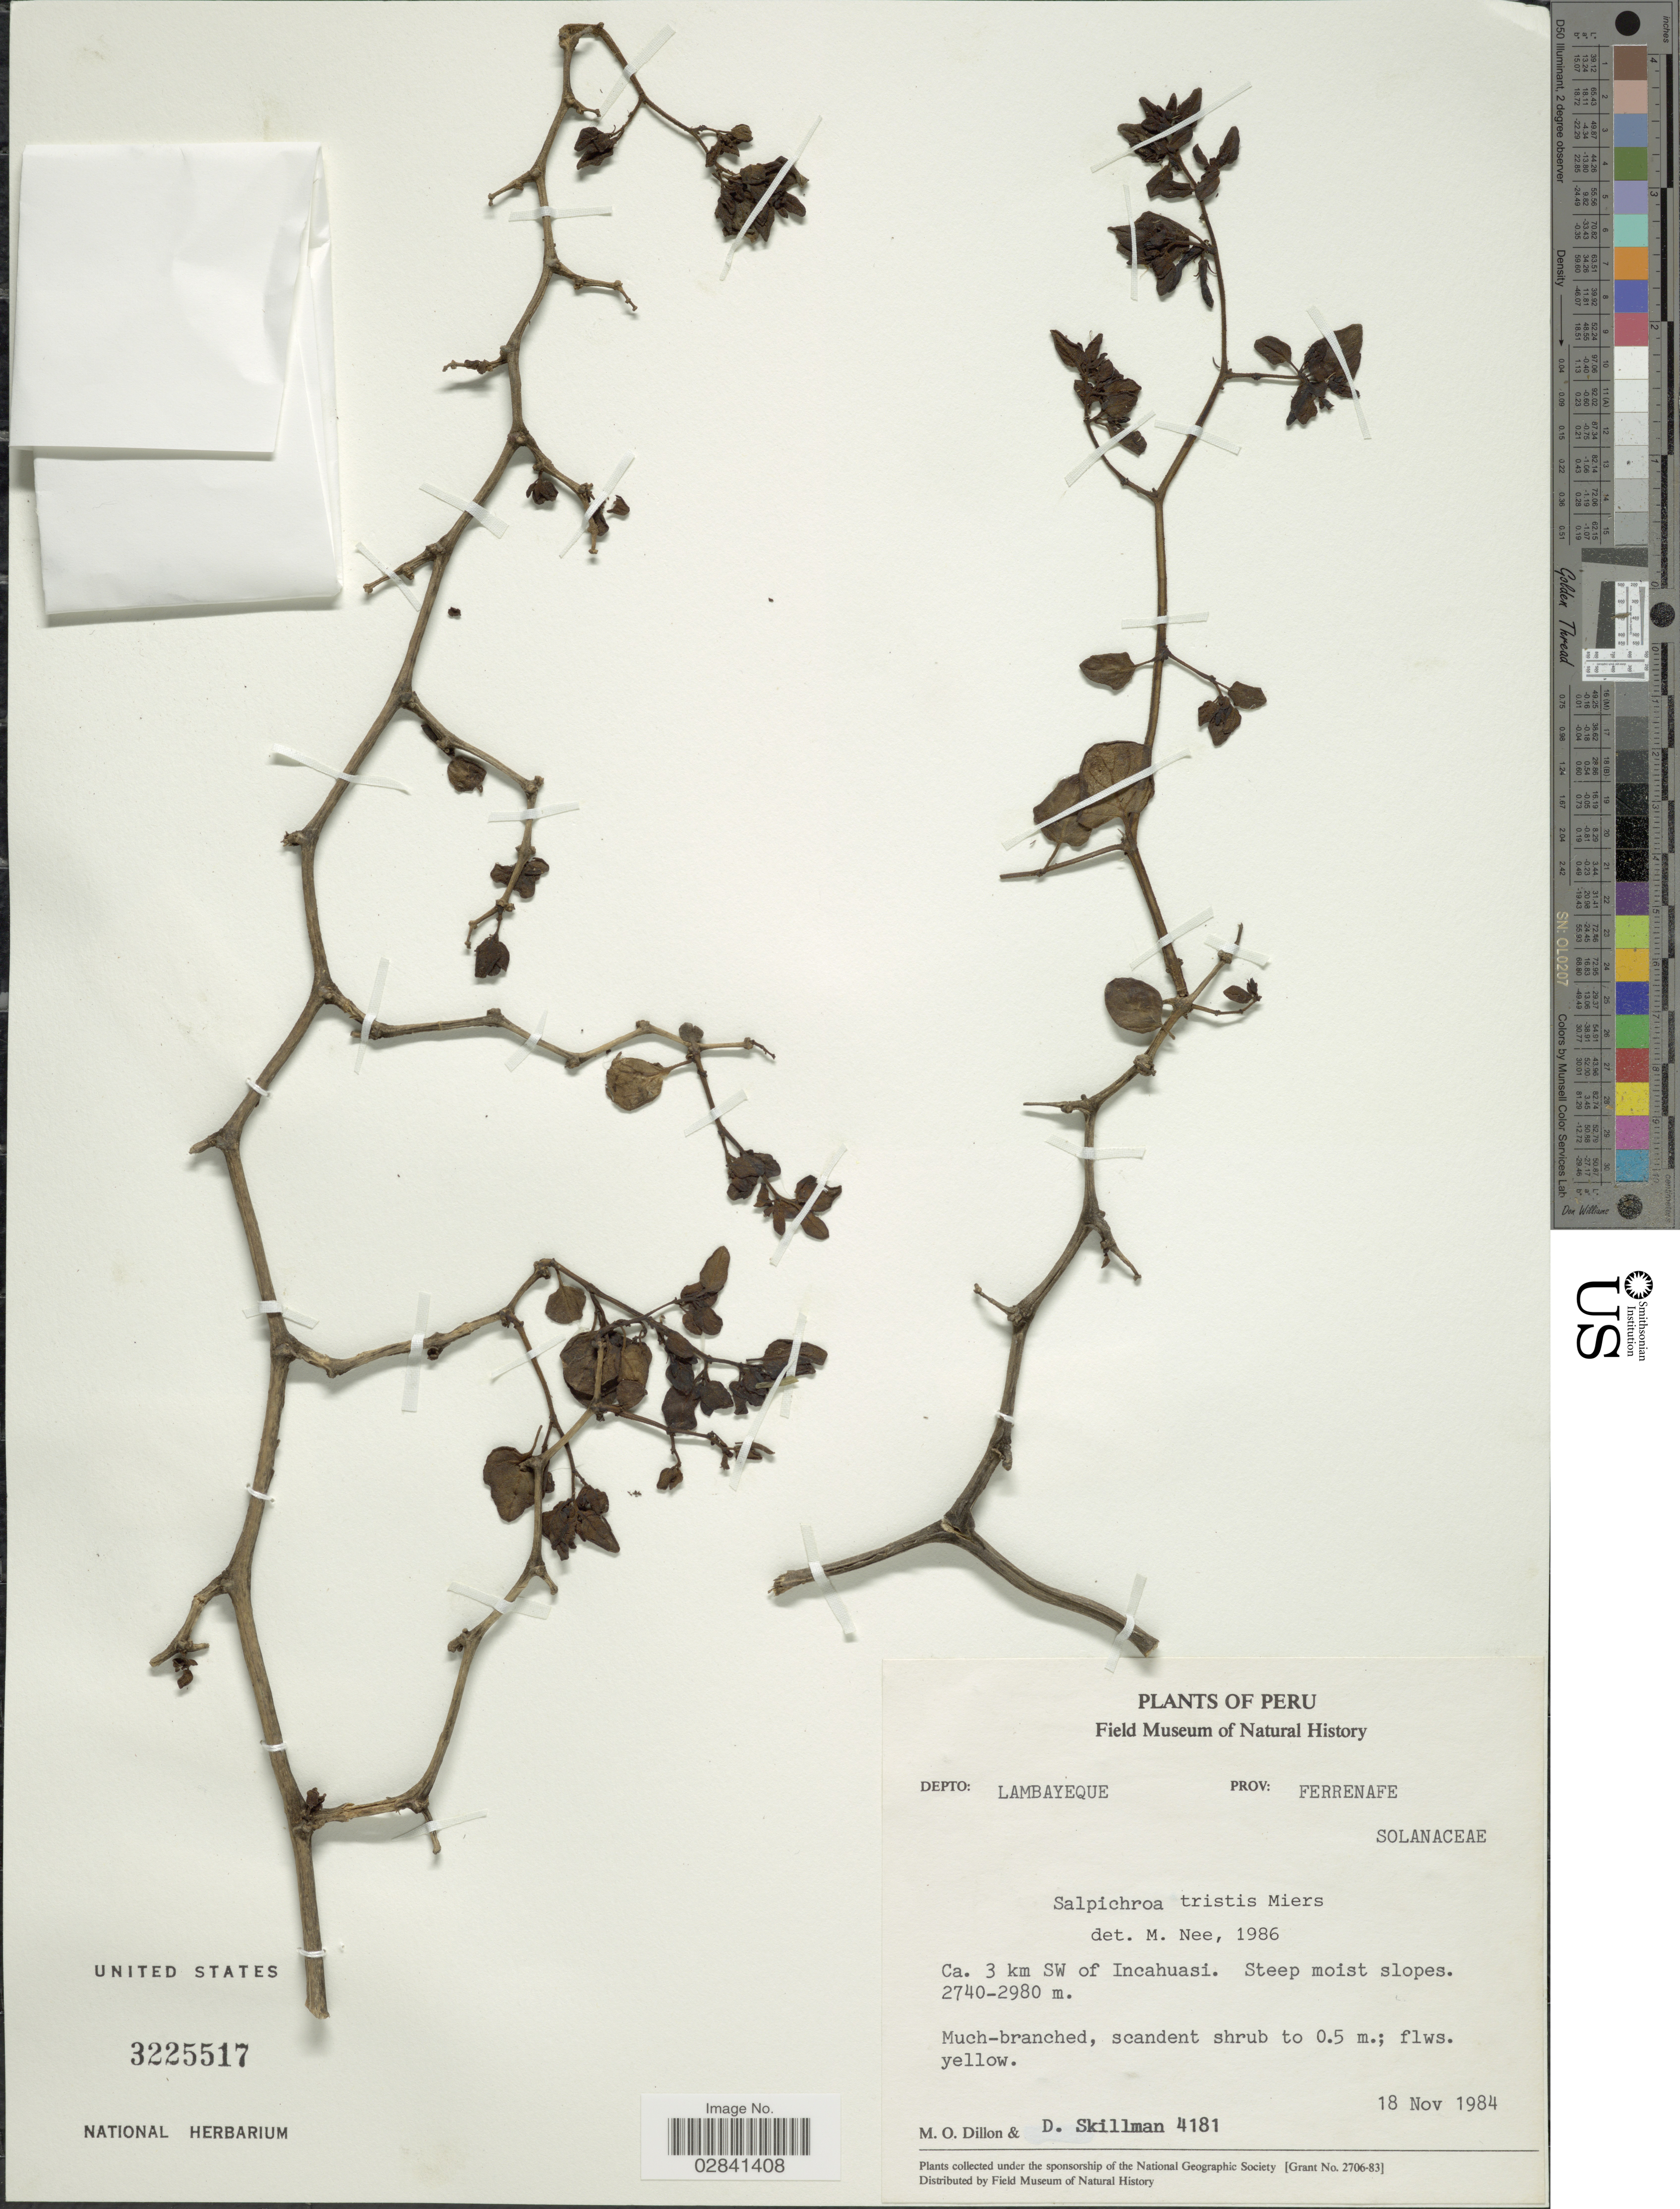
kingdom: Plantae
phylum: Tracheophyta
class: Magnoliopsida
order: Solanales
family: Solanaceae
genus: Salpichroa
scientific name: Salpichroa tristis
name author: Walp.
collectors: M. O. Dillon & D. Skillman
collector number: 4181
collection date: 1984-11-18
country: Peru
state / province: Lambayeque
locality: Depto.: Lambayeque. Prov: Ferrenafe. Ca. 3 km SW of Incahuasi.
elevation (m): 2740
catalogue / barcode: US 3225517